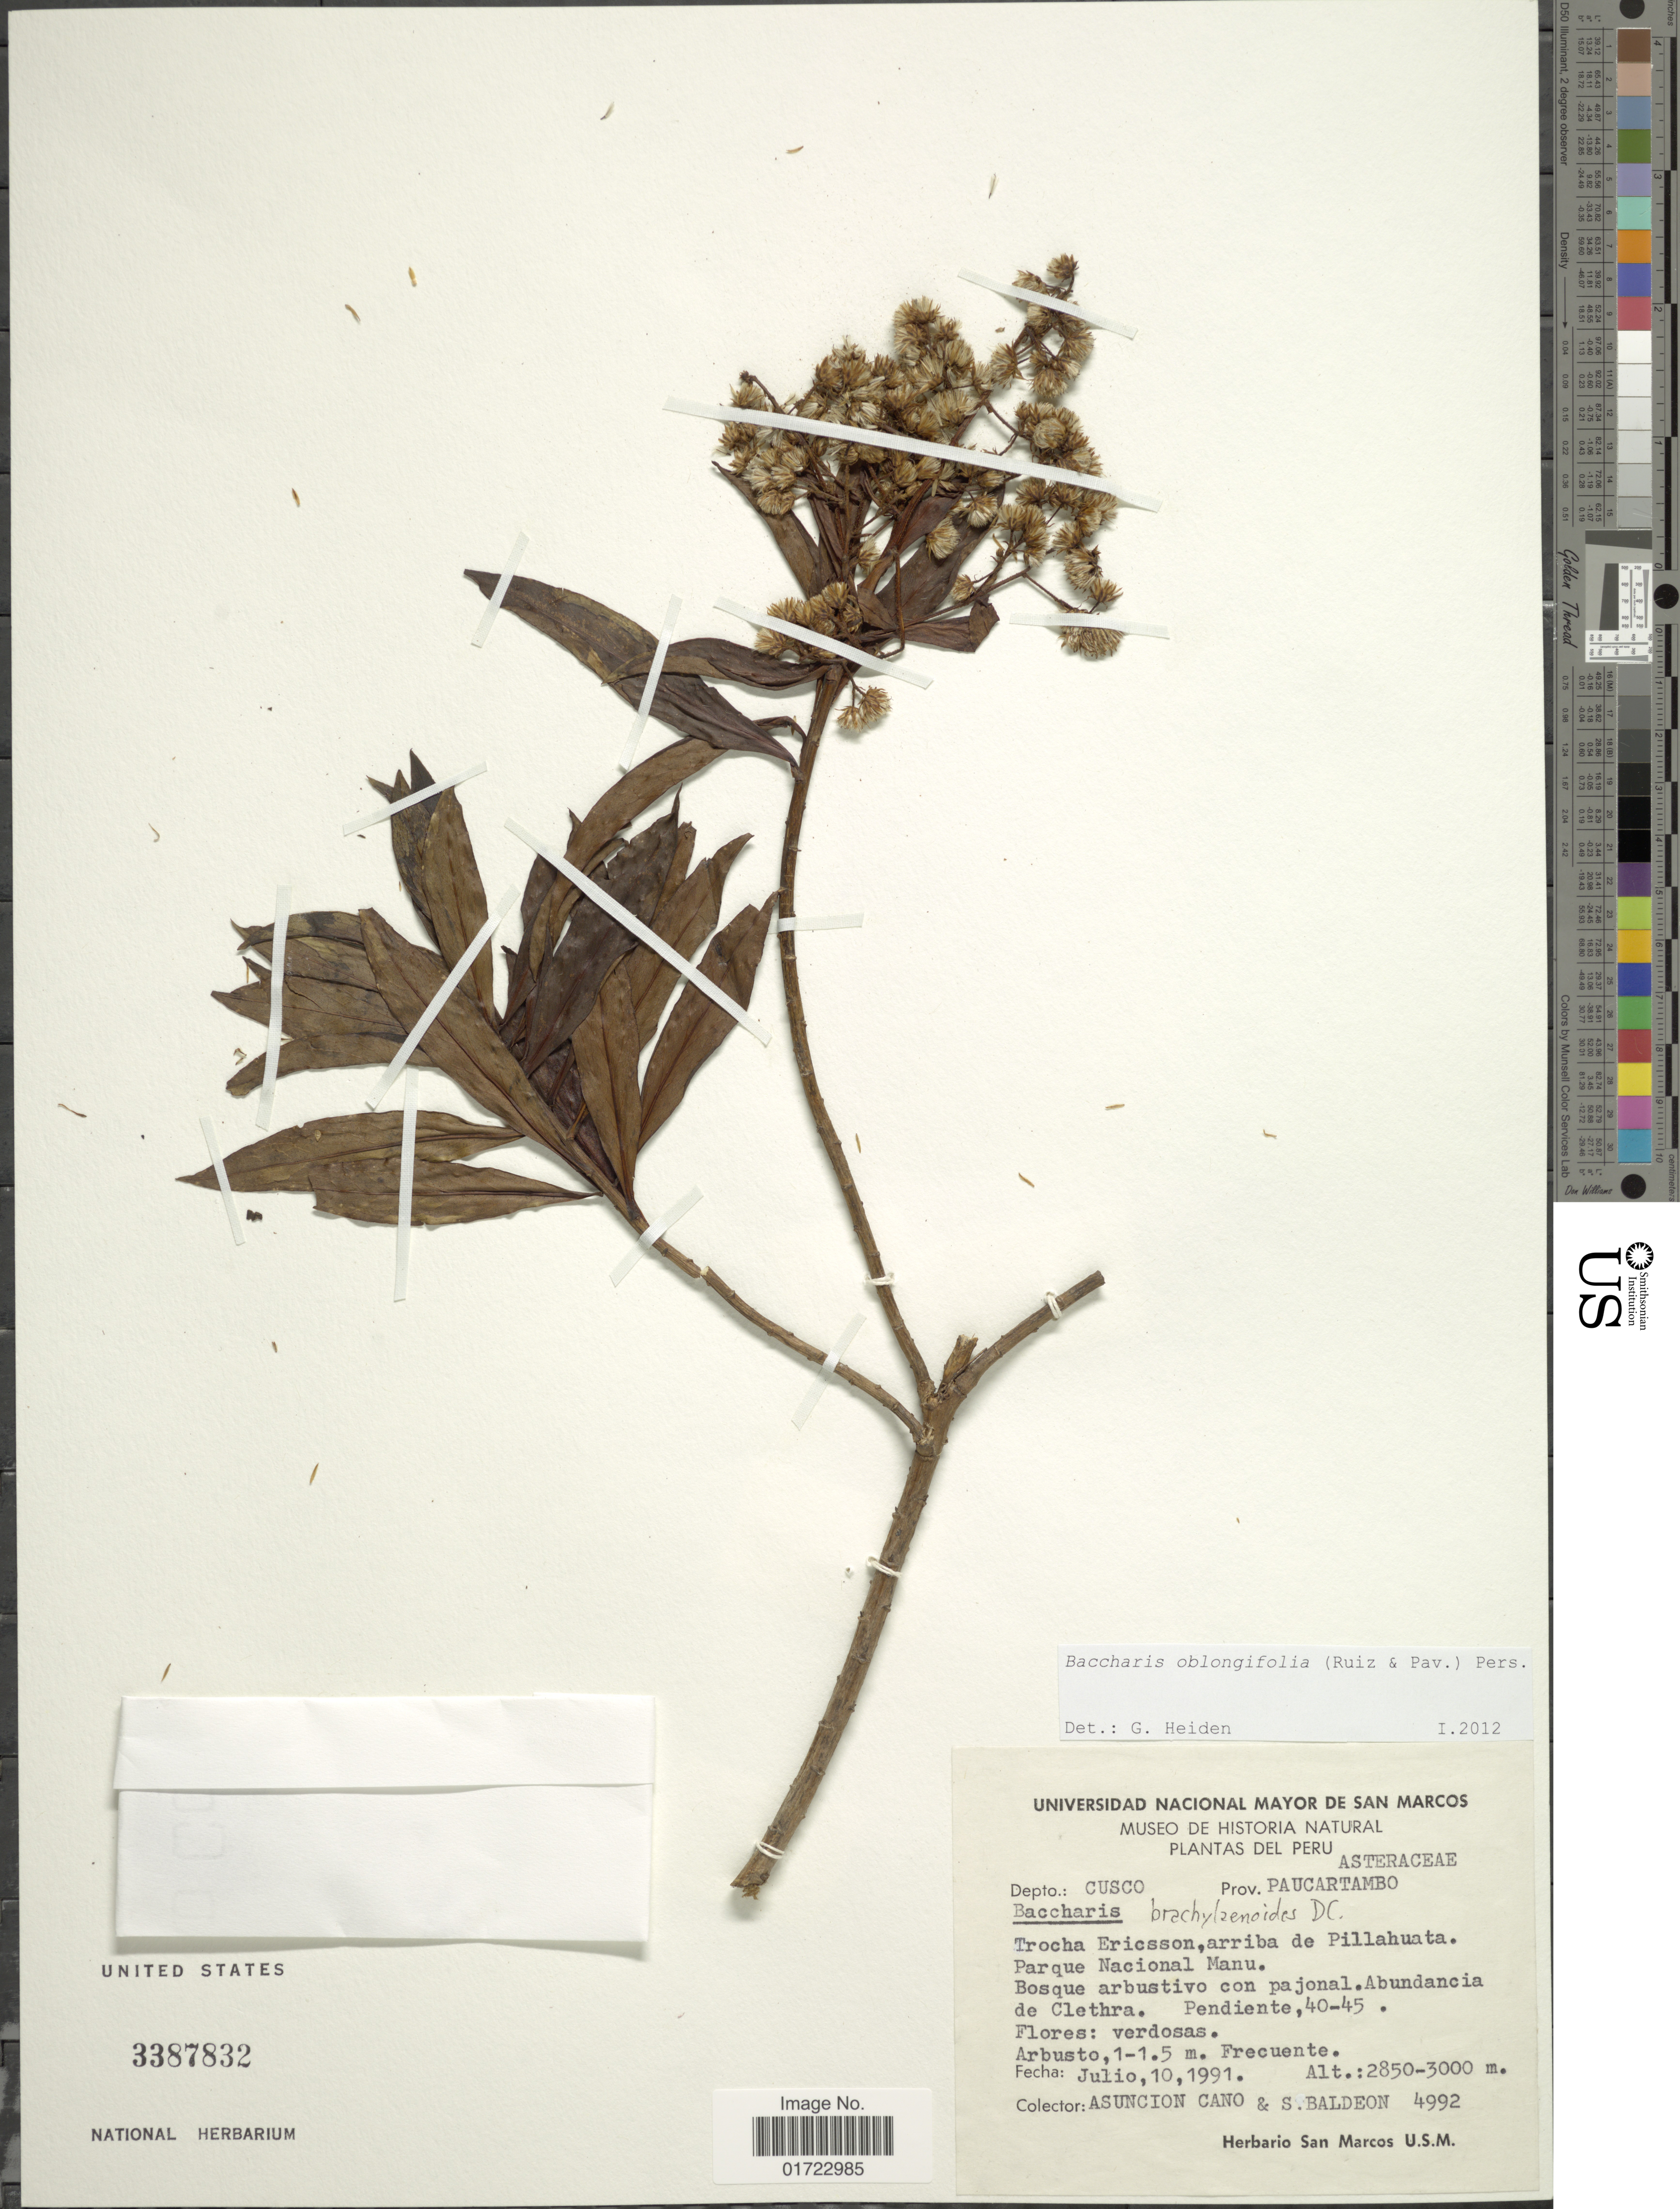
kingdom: Plantae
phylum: Tracheophyta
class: Magnoliopsida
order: Asterales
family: Asteraceae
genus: Baccharis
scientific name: Baccharis oblongifolia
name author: (Ruiz & Pav.) Pers.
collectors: A. Cano & S. Baldeon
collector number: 4992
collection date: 1991-07-10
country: Peru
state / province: Cusco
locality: Prov. Paucartambo. Trocha Ericsson, arriba de Pillahuata. Parque Nacional Manu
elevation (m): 2850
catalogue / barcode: US 3387832